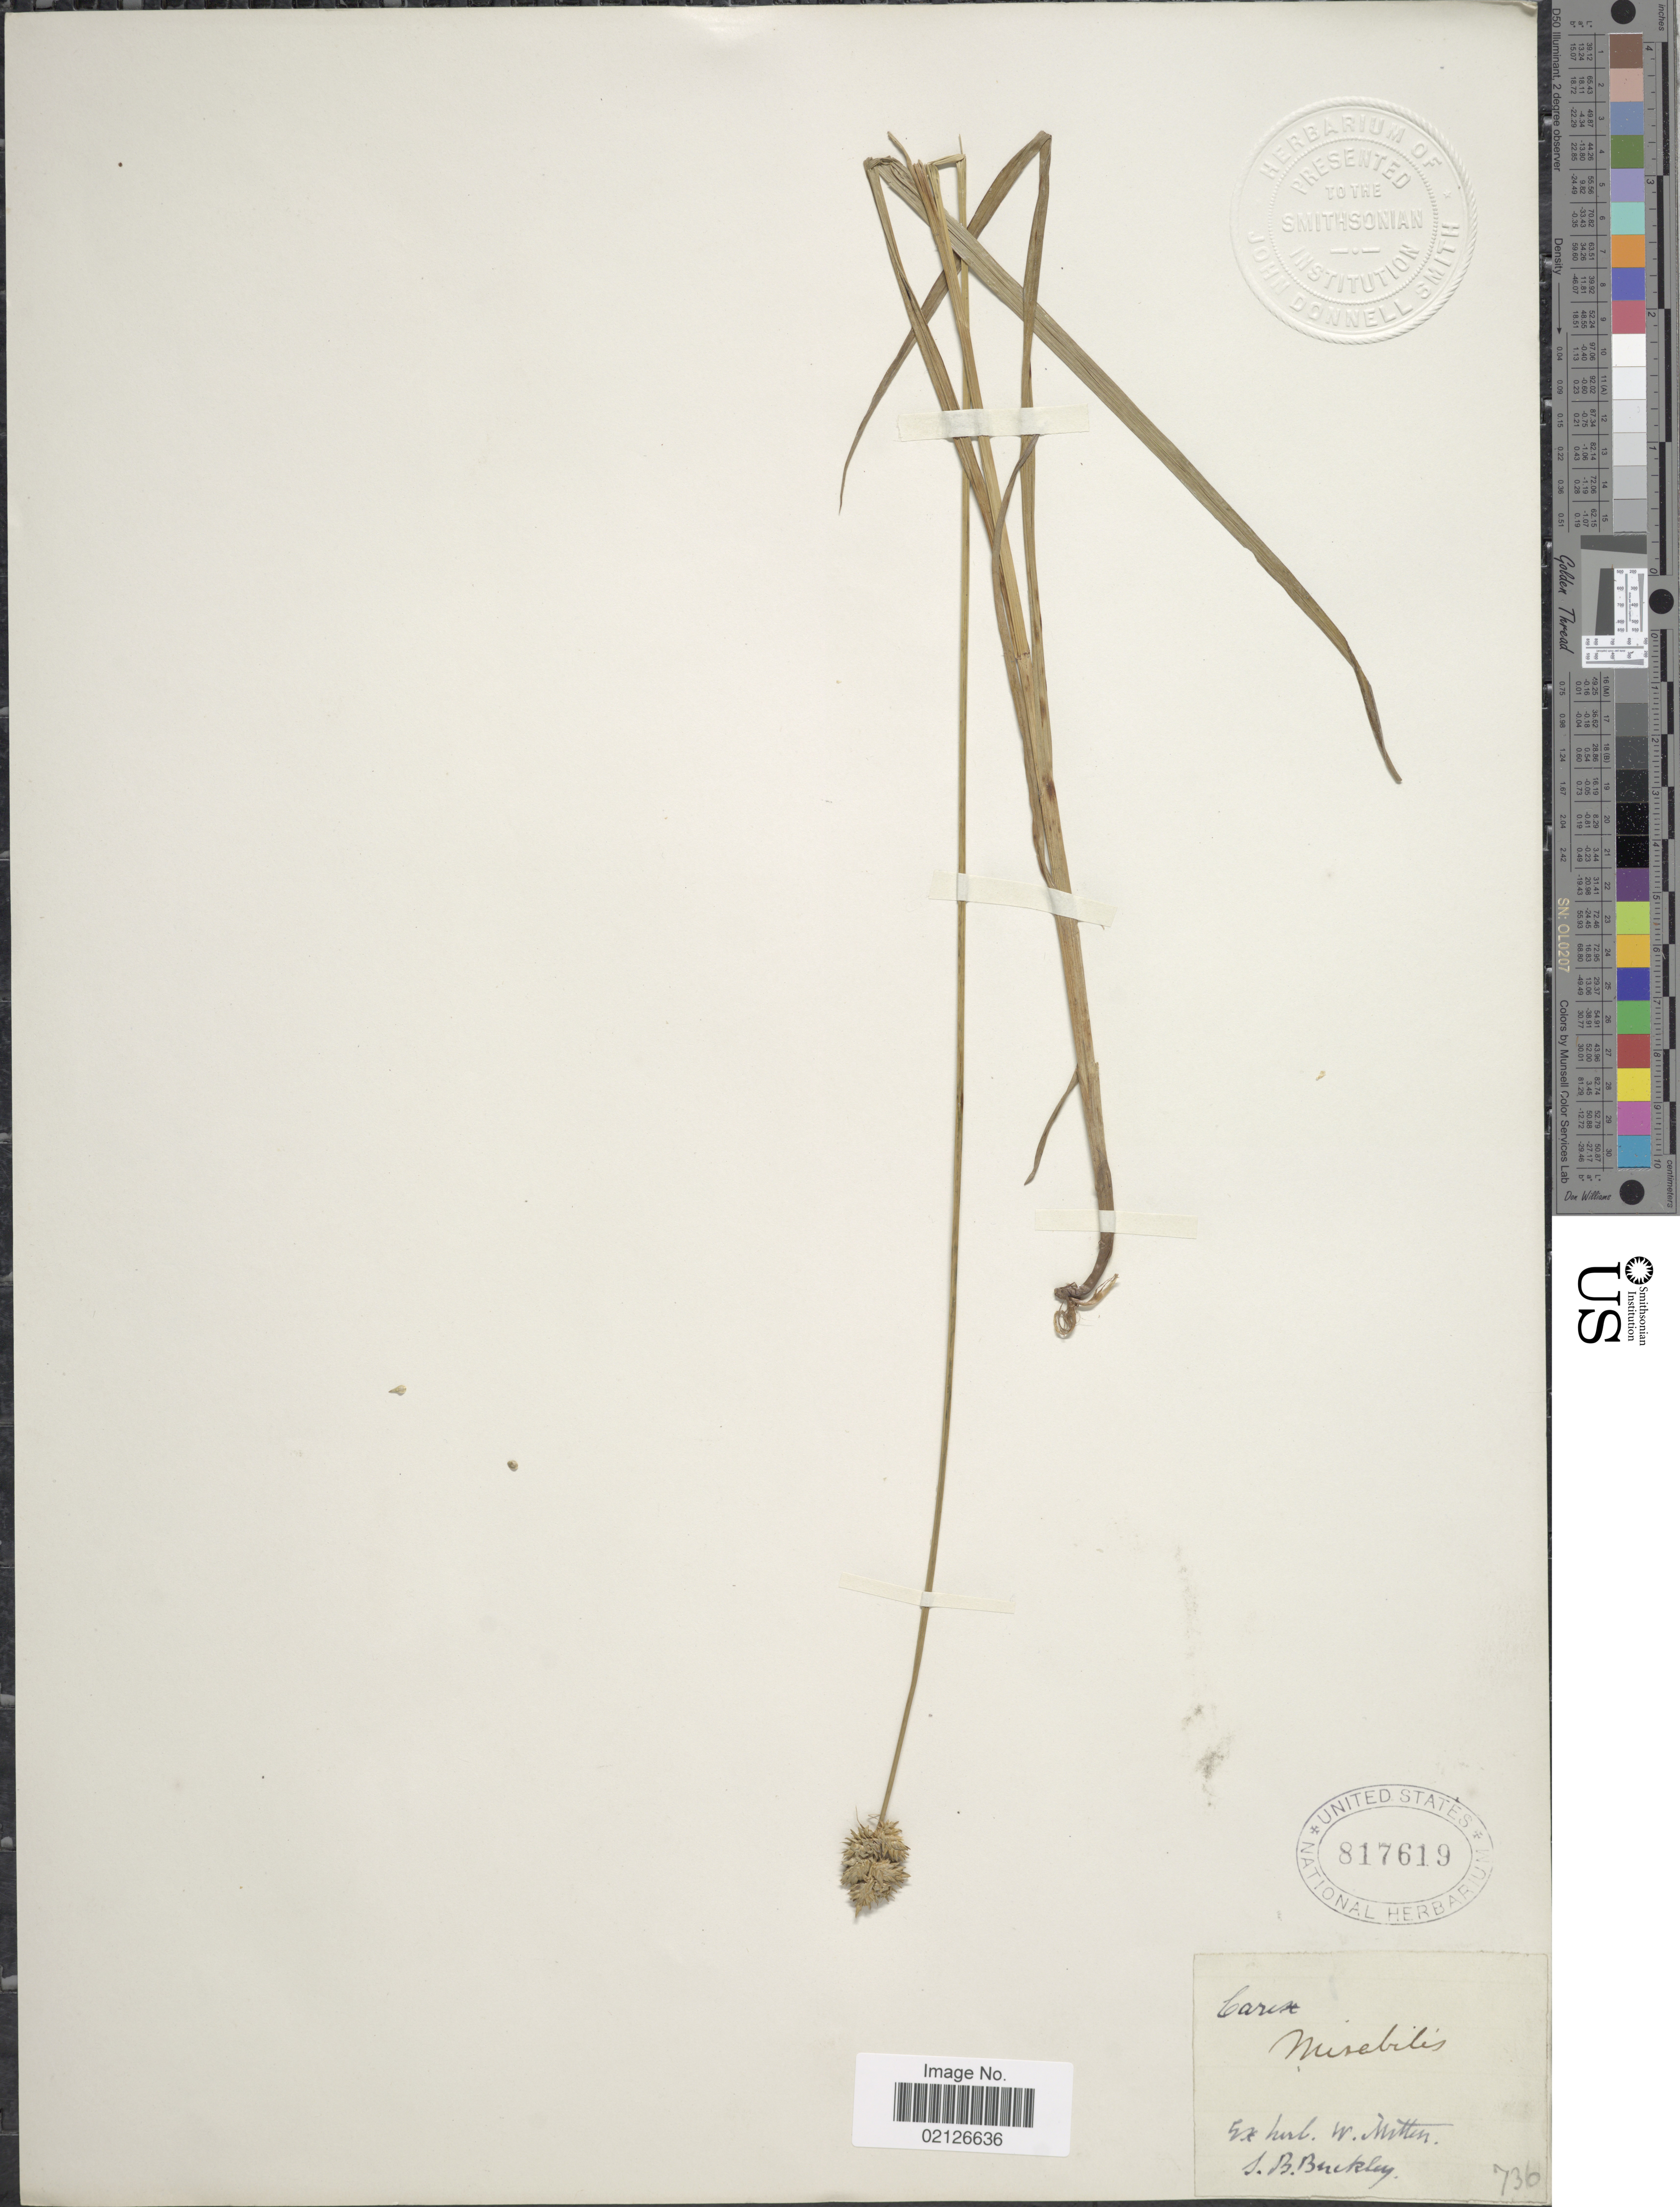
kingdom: Plantae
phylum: Tracheophyta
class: Liliopsida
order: Poales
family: Cyperaceae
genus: Carex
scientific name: Carex normalis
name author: Mack.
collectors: S. B. Buckley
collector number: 736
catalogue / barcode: US 817619